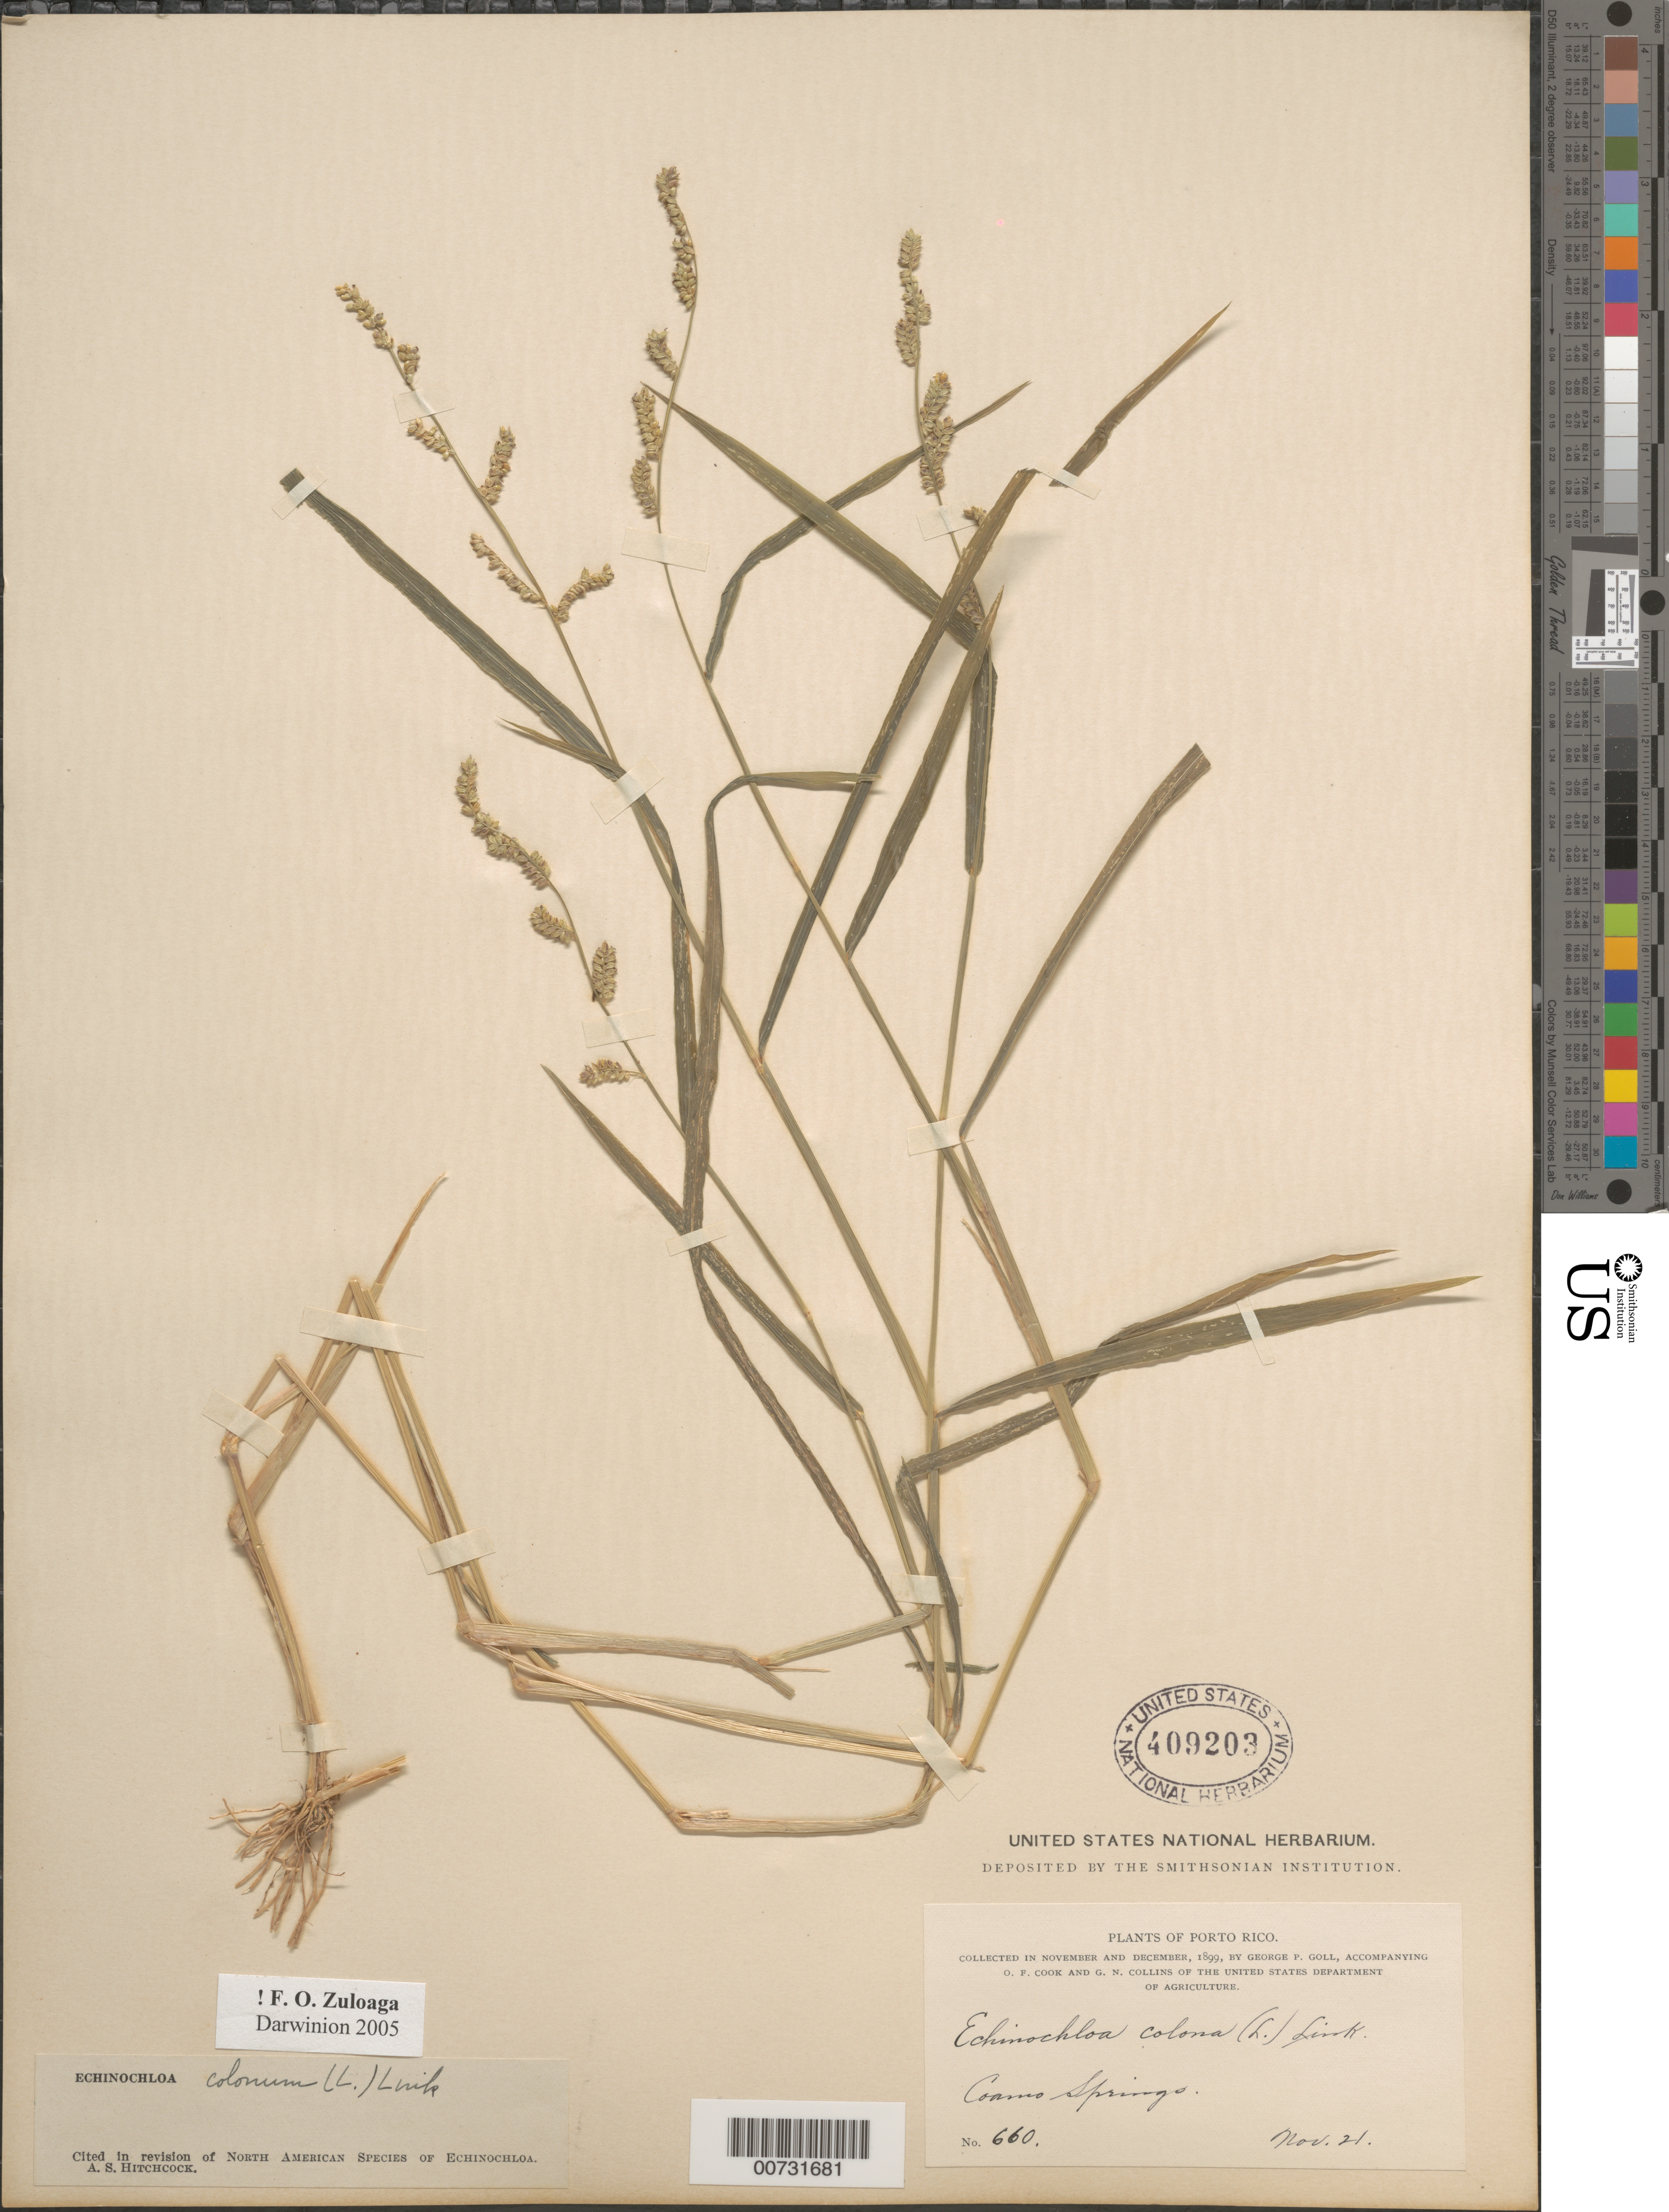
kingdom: Plantae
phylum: Tracheophyta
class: Liliopsida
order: Poales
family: Poaceae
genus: Echinochloa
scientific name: Echinochloa colona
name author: (L.) Link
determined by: Hitchcock, Albert S.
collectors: G. Goll, O. F. Cook & G. N. Collins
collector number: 660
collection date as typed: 21 Nov 1899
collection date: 1899-11-21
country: Puerto Rico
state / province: Coamo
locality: Coamo Springs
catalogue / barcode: US 409203